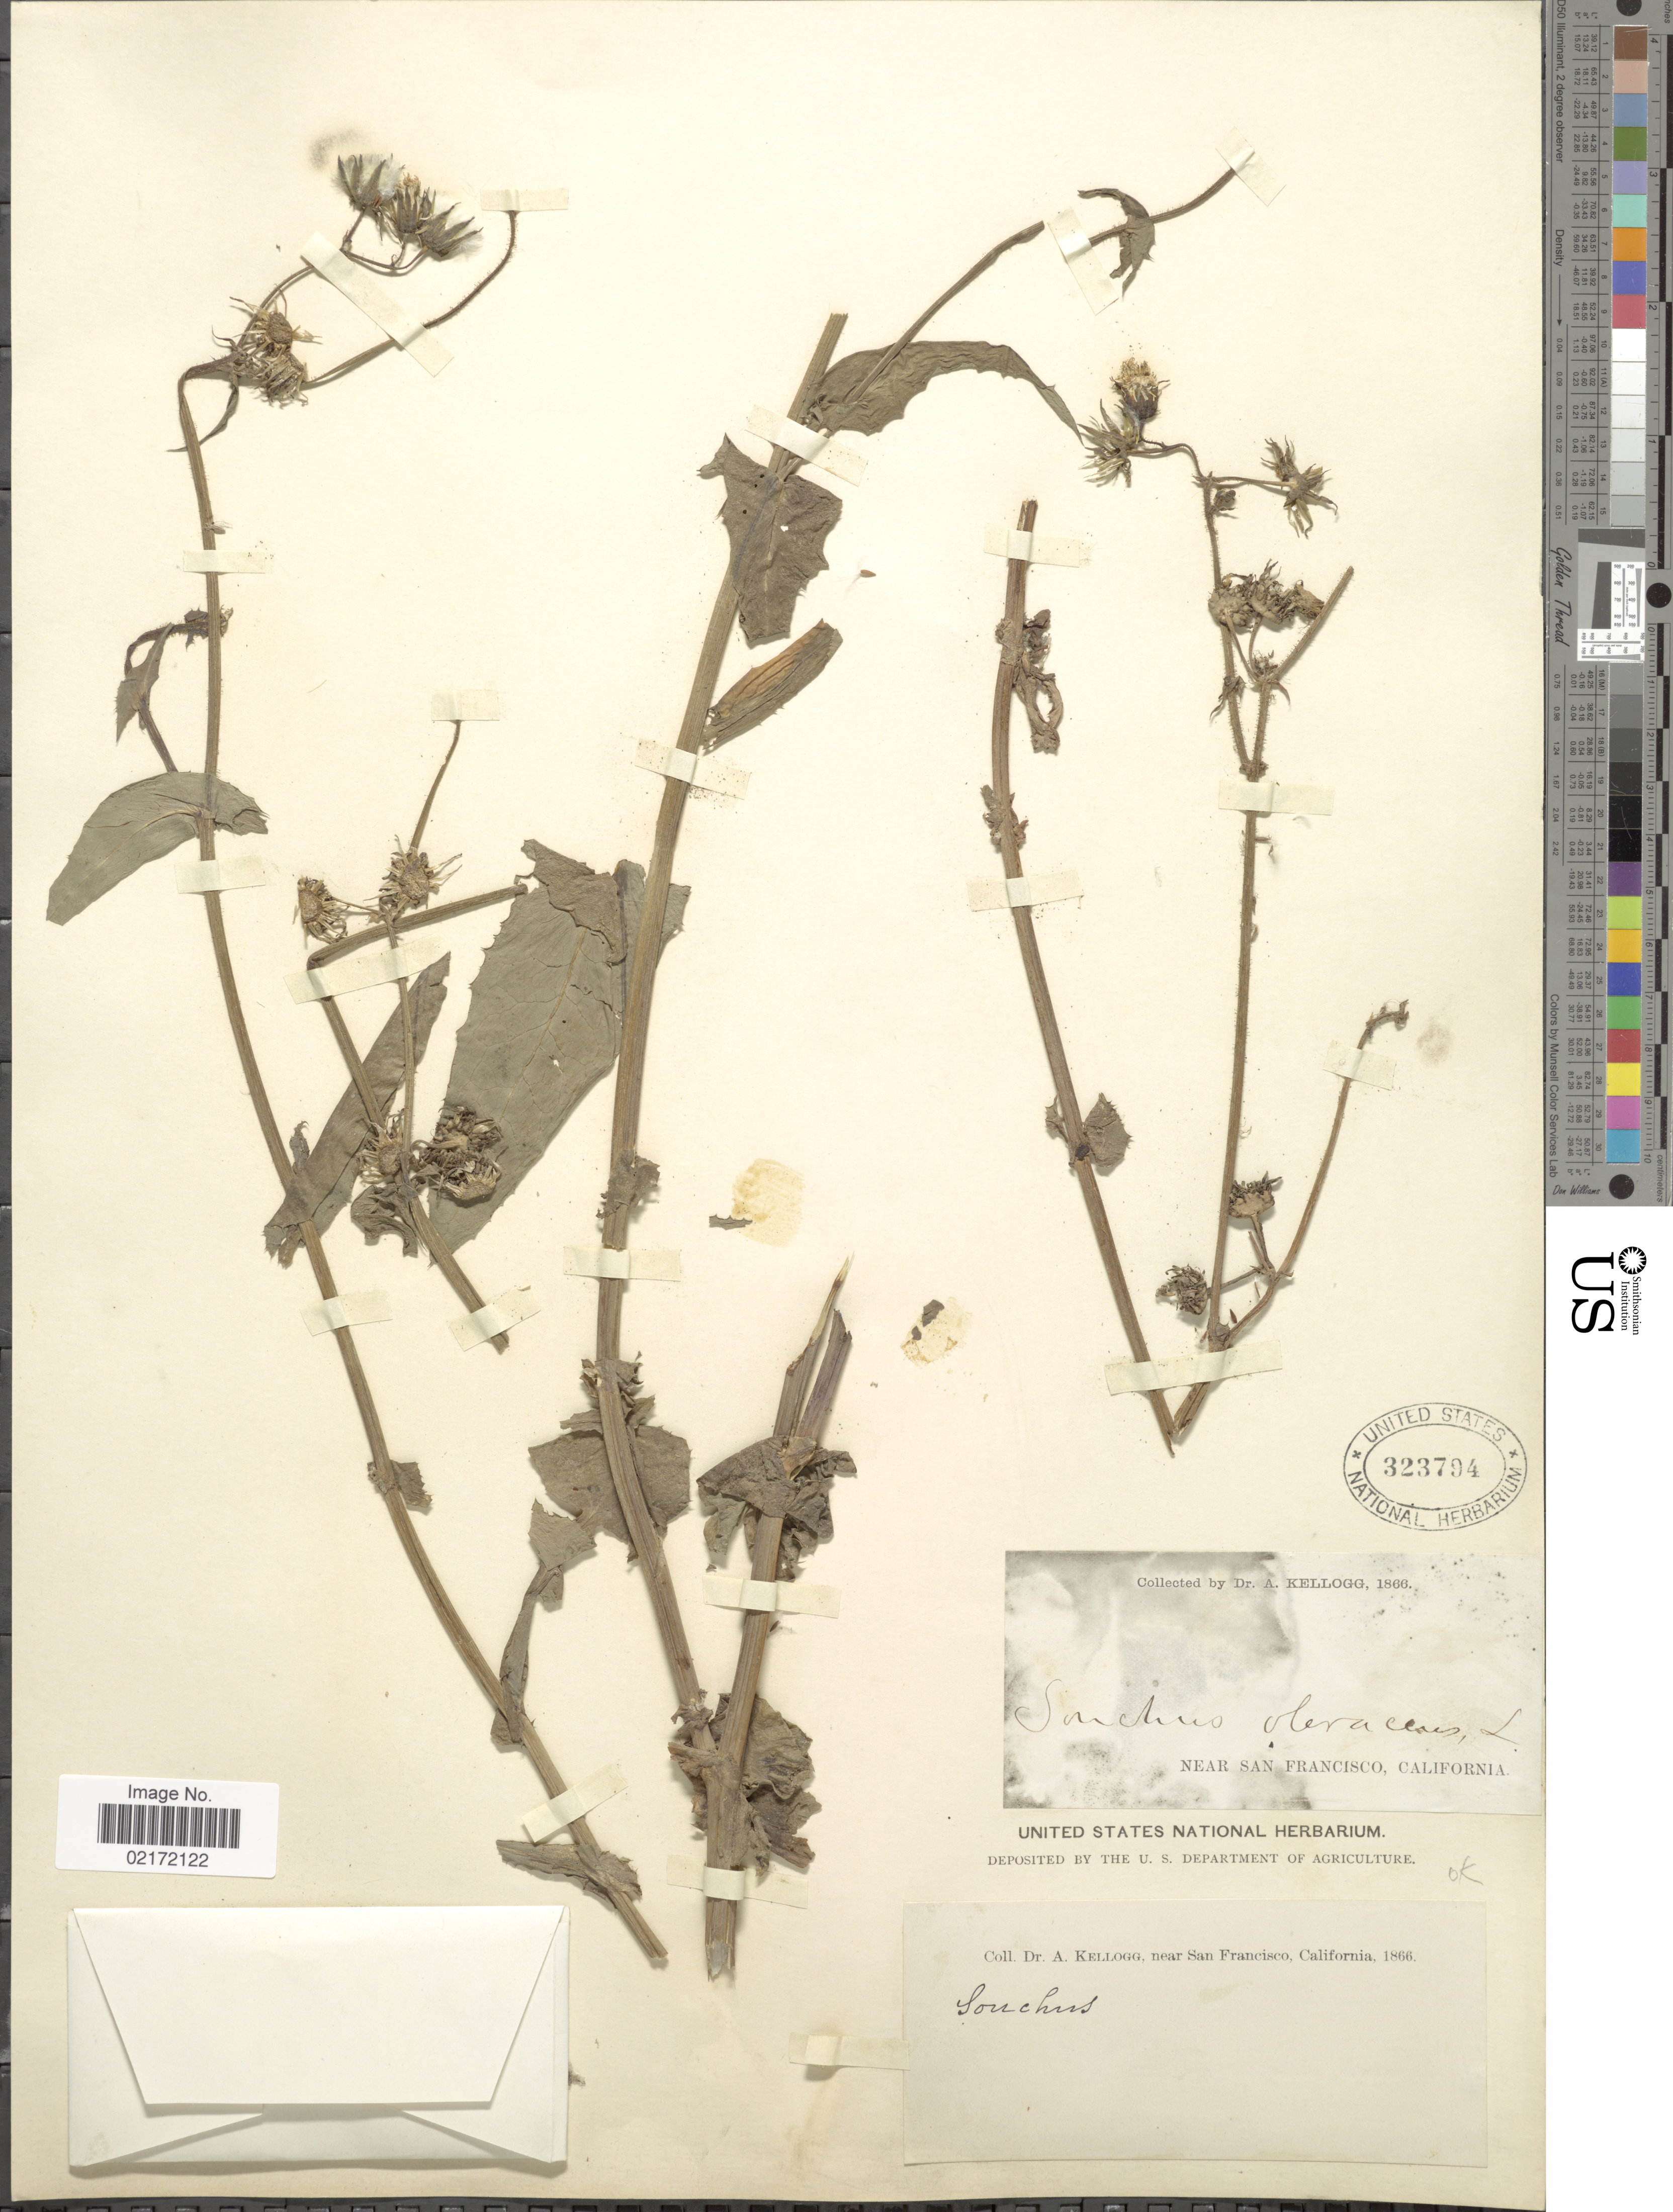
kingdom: Plantae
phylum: Tracheophyta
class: Magnoliopsida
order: Asterales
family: Asteraceae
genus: Sonchus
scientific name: Sonchus oleraceus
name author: L.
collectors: A. Kellogg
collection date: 1866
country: United States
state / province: California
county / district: San Francisco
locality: Near San Francisco, California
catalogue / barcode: US 323794